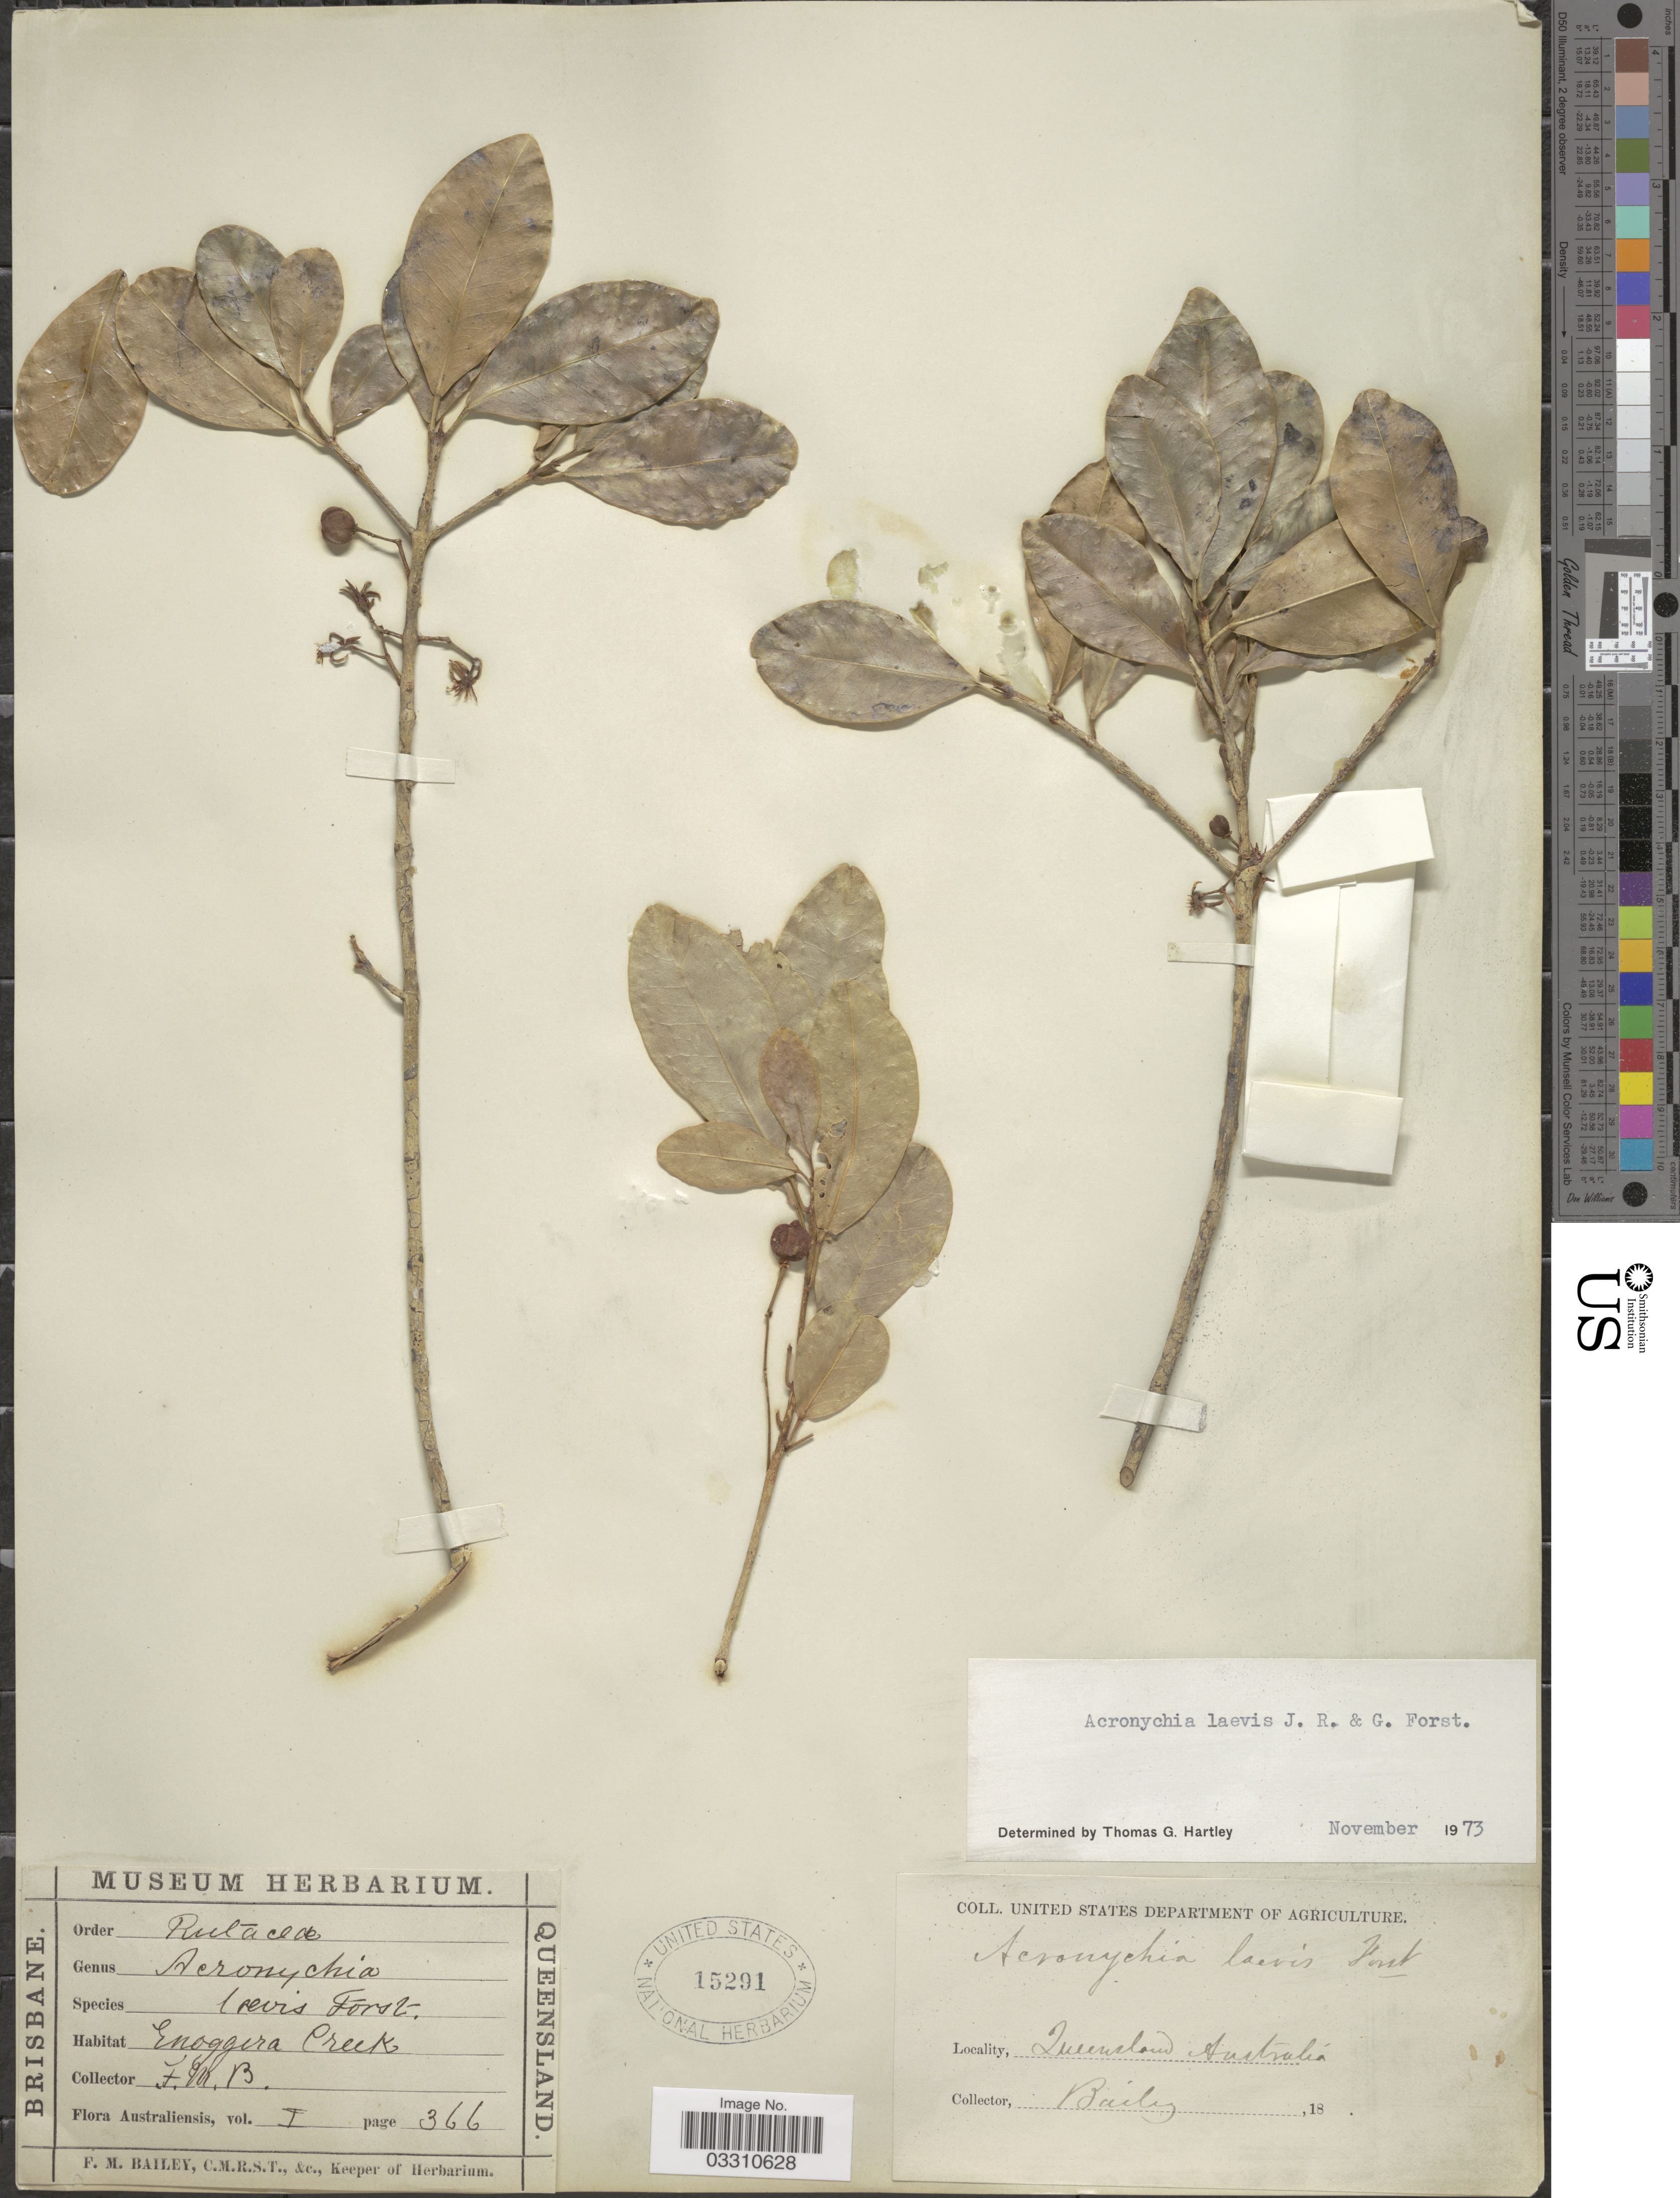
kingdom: Plantae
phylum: Tracheophyta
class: Magnoliopsida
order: Sapindales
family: Rutaceae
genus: Acronychia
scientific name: Acronychia laevis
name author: J.R. Forst. & G. Forst.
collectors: F. M. Bailey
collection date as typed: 18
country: Australia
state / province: Queensland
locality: Enoggera Creek. Brisbane.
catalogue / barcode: US 15291